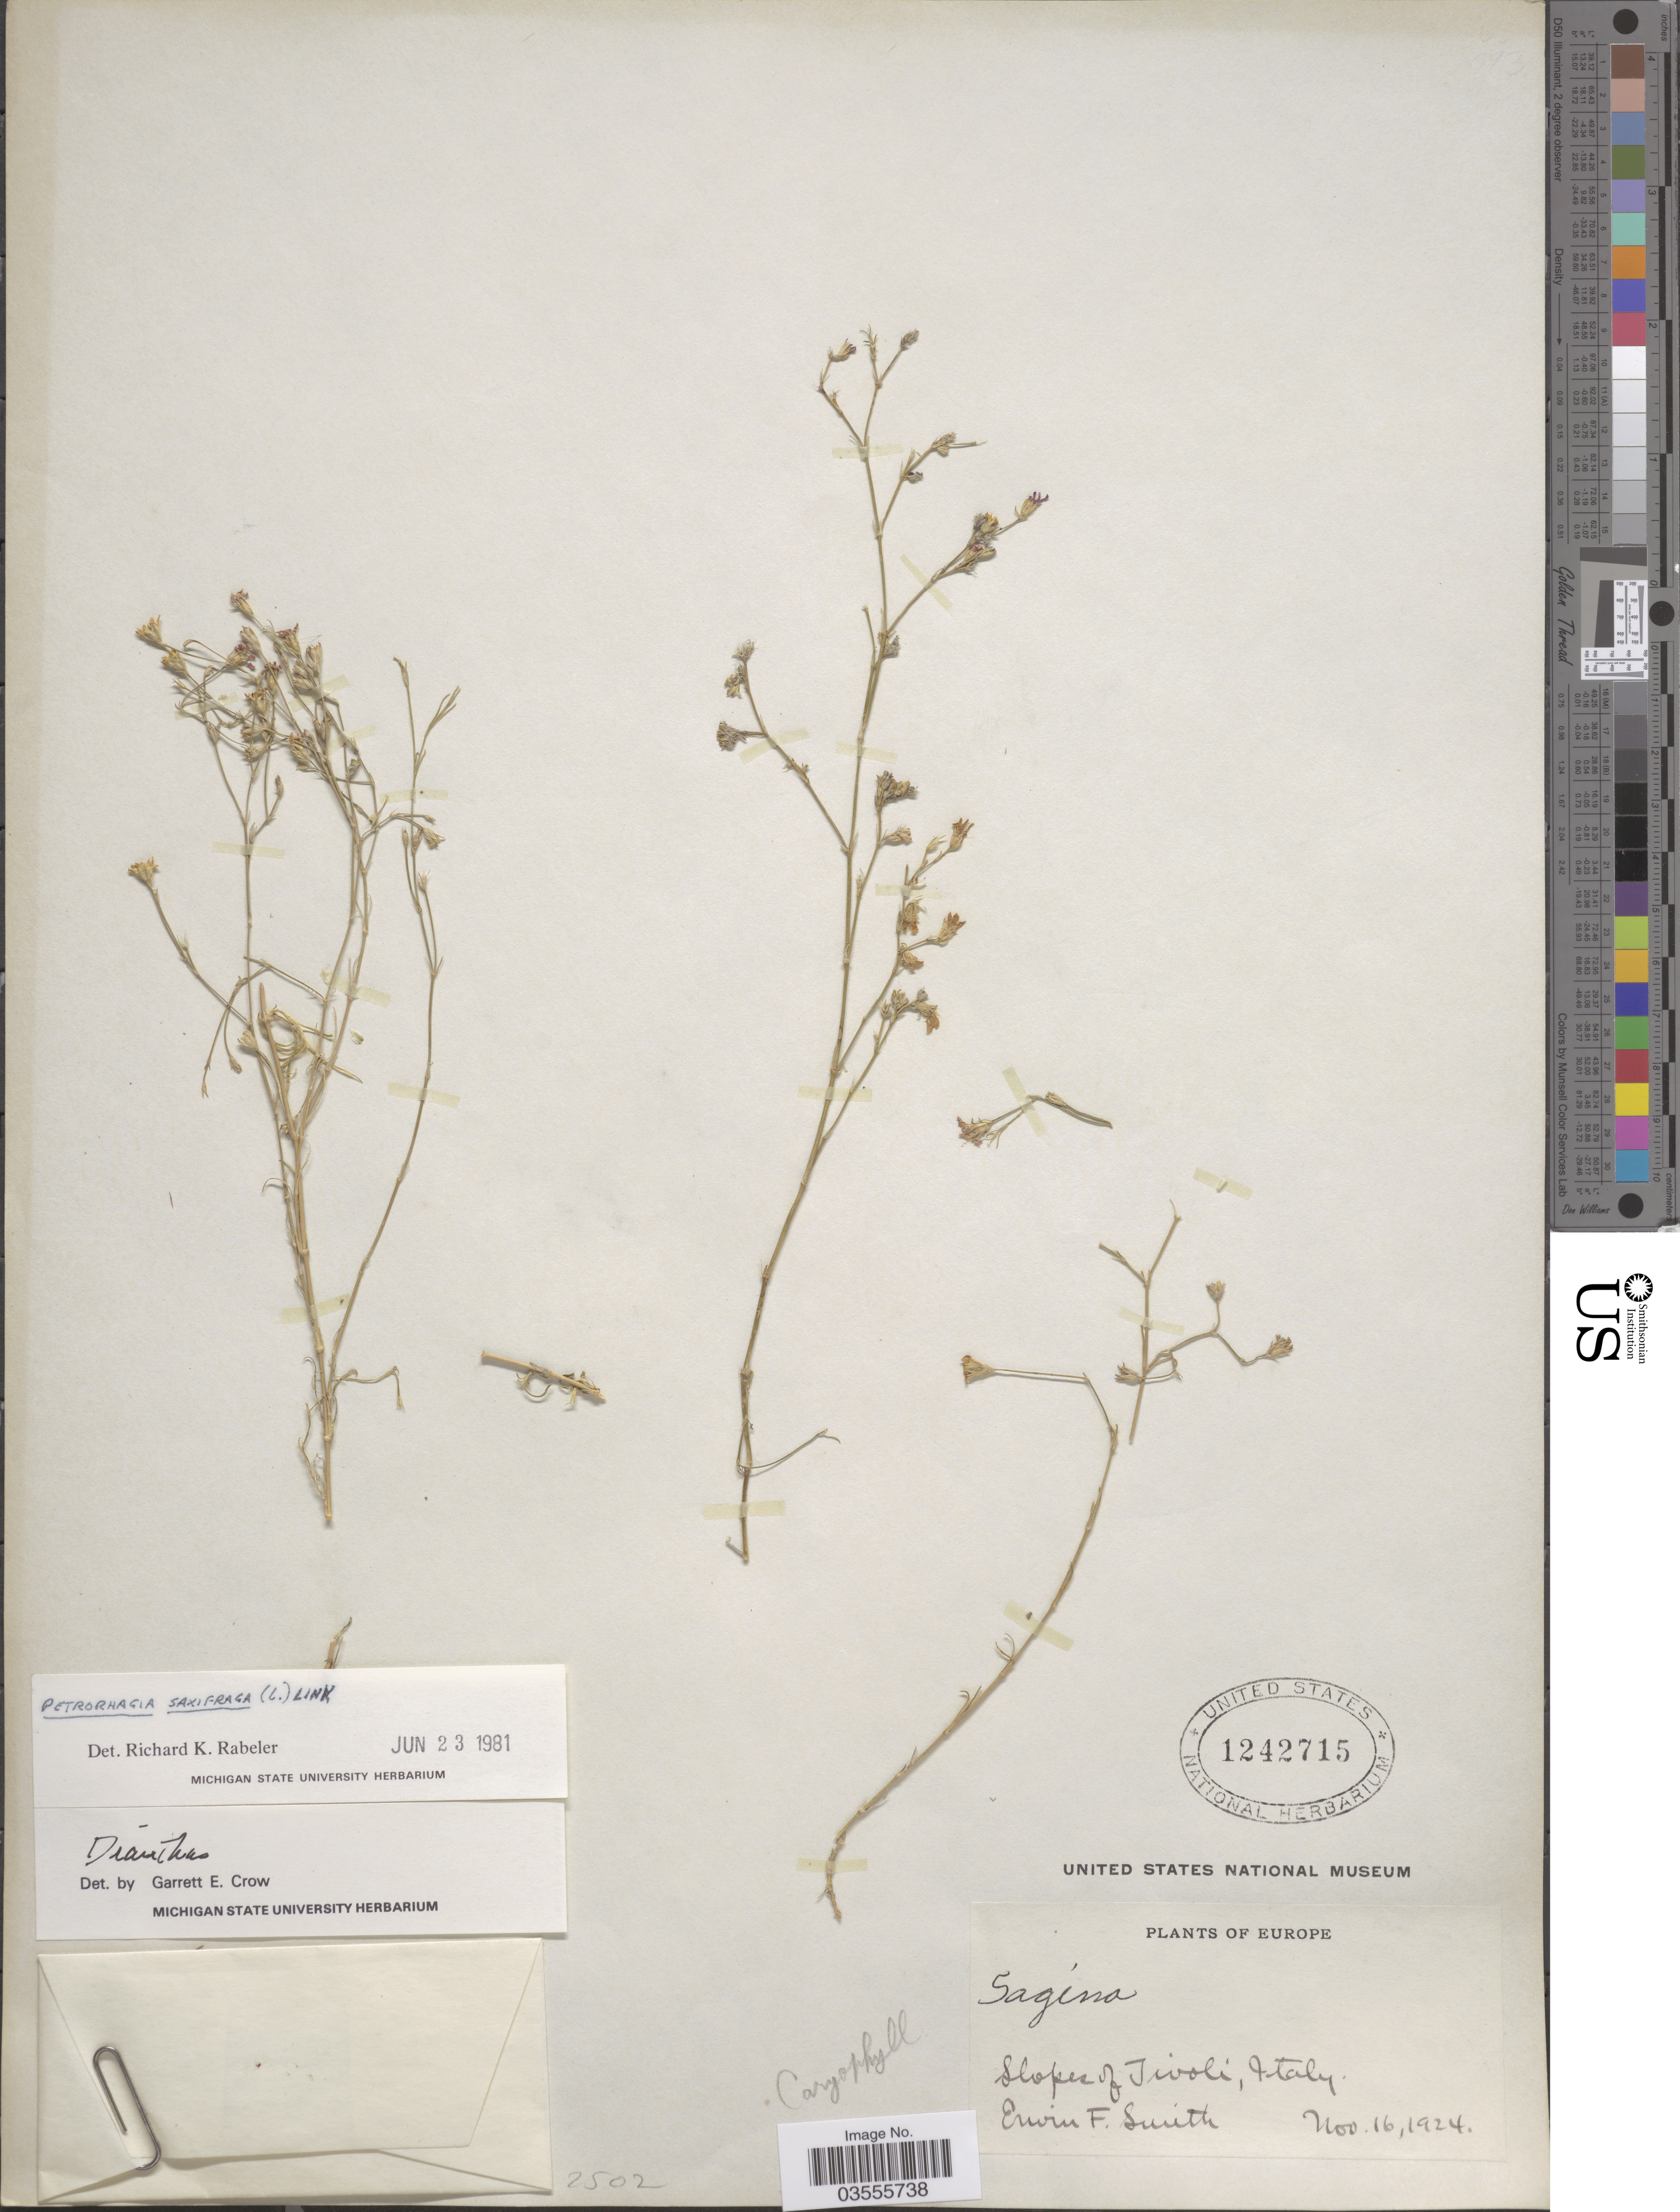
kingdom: Plantae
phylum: Tracheophyta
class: Magnoliopsida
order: Caryophyllales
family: Caryophyllaceae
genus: Petrorhagia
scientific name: Petrorhagia saxifraga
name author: (L.) Link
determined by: Rabeler, P. K.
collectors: E. F. Smith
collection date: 1924-11-16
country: Italy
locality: Slopes of Tivoli.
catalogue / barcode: US 1242715